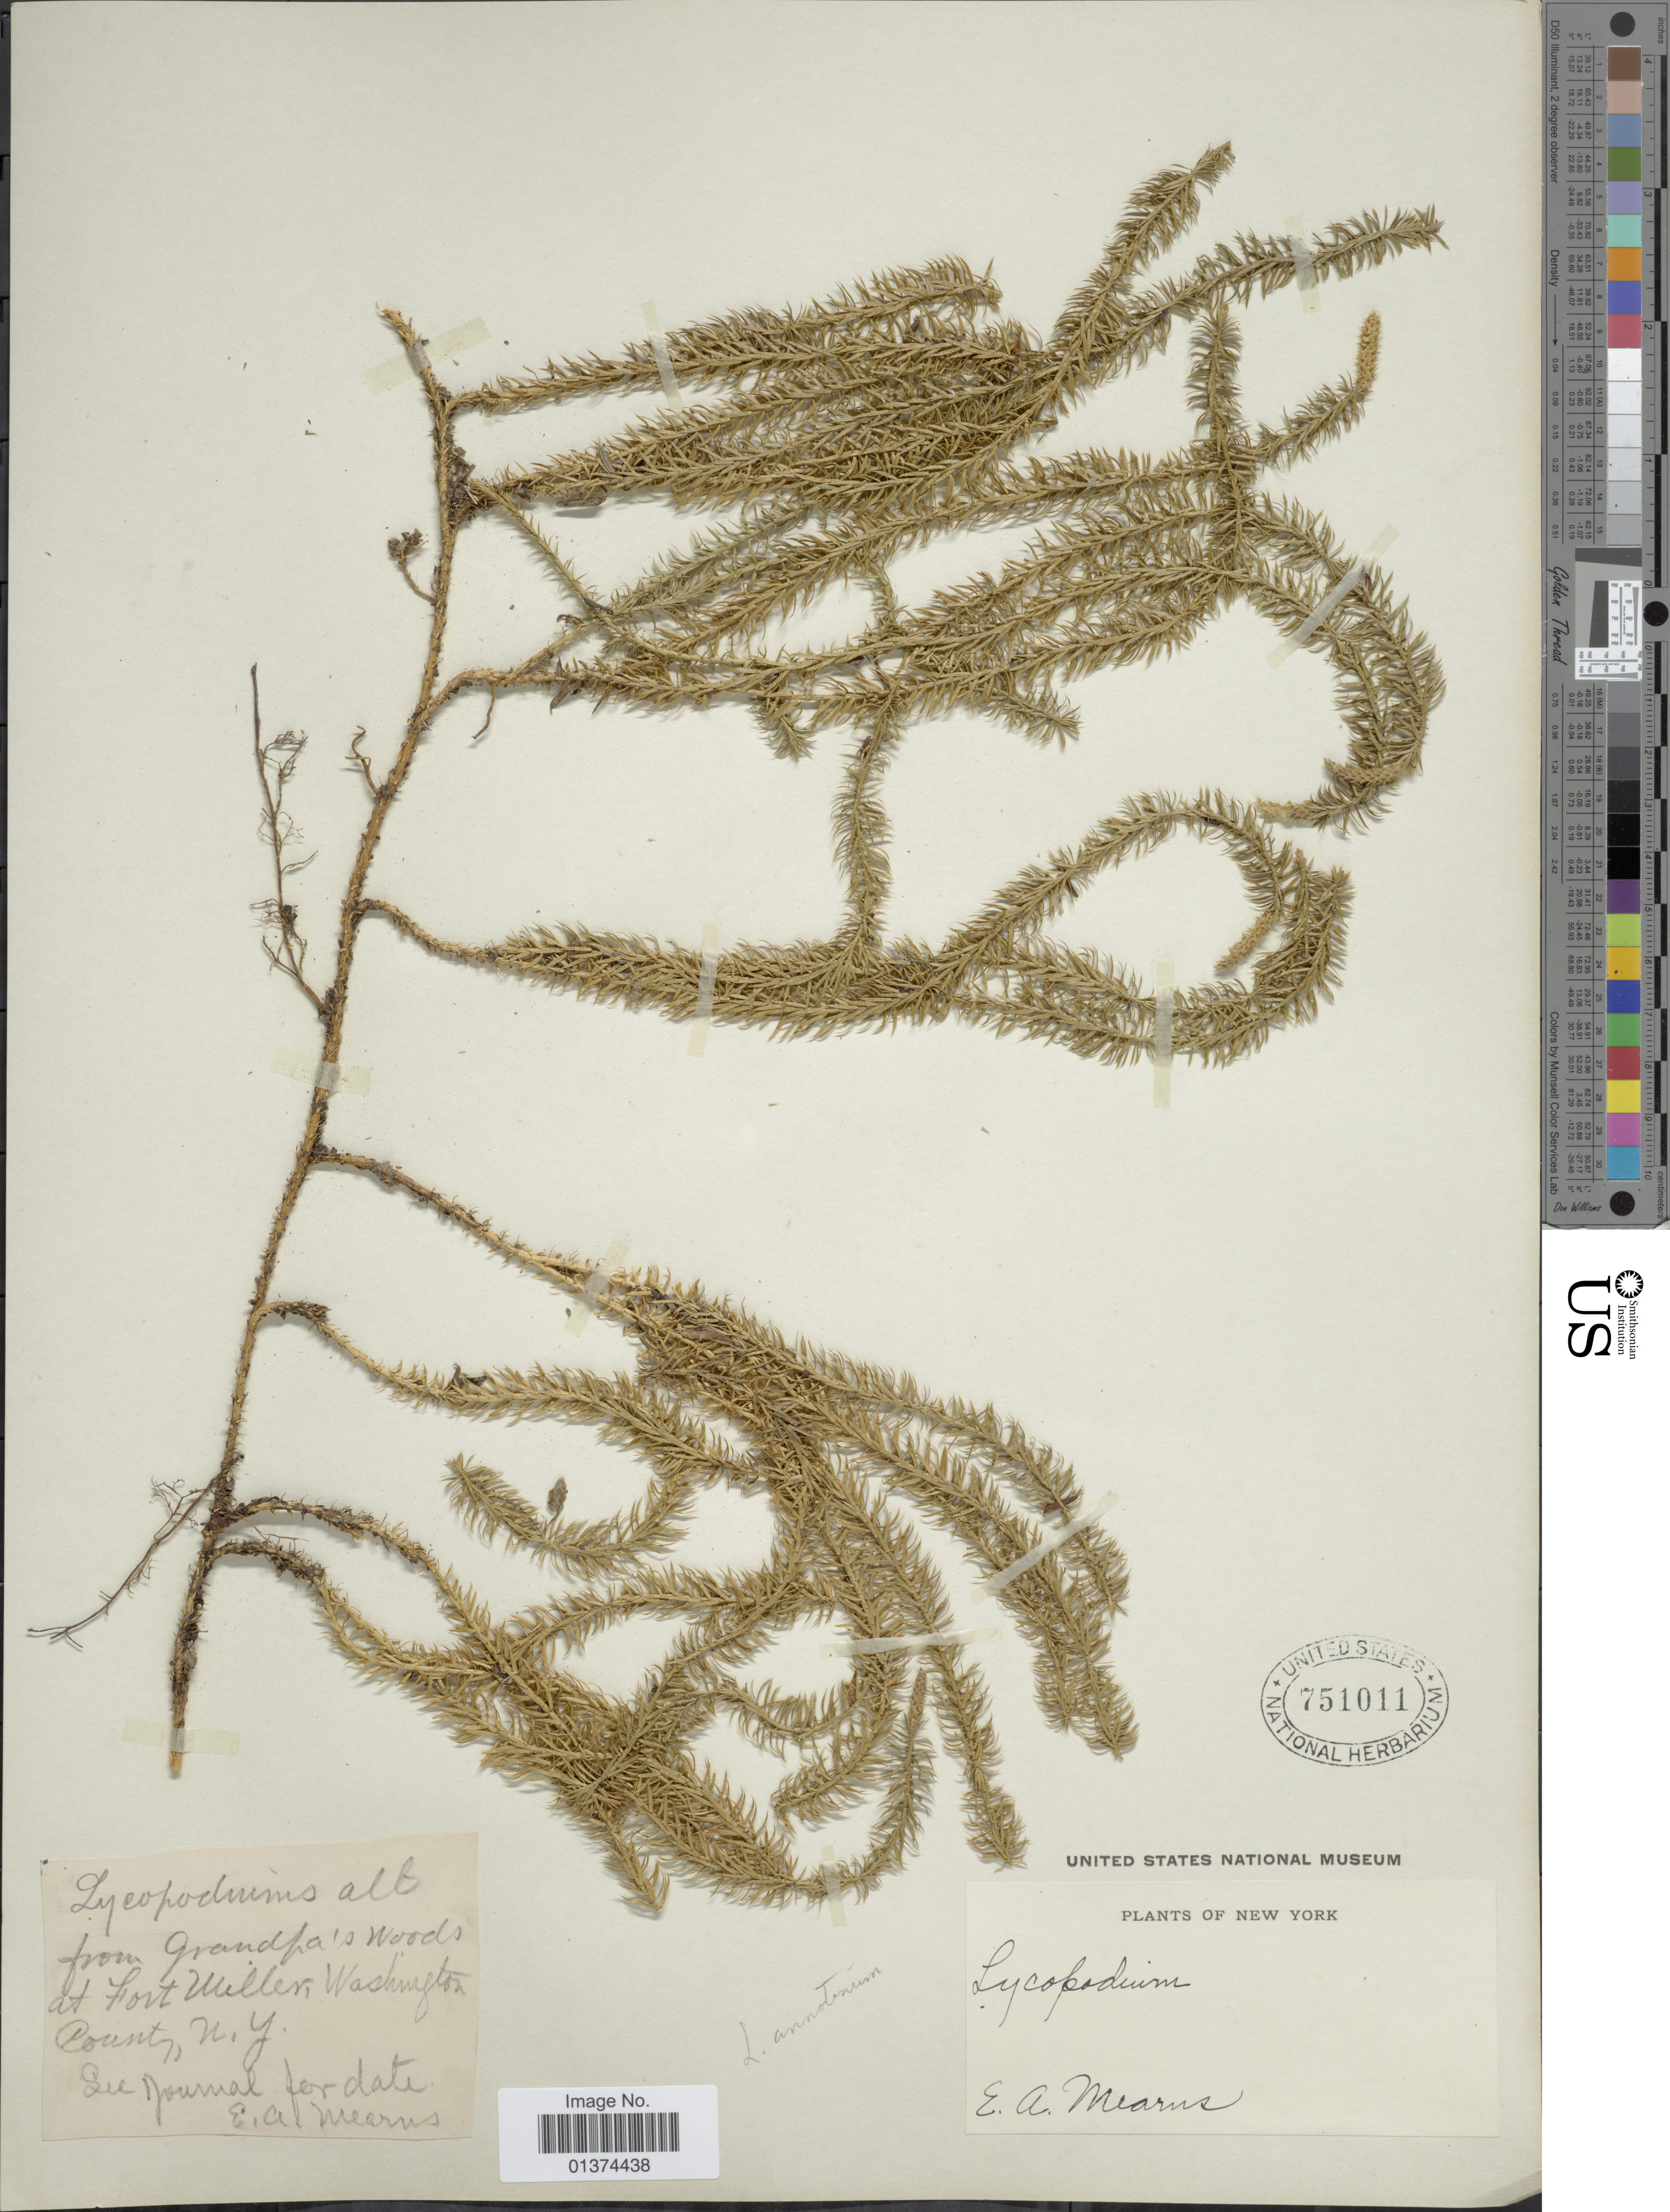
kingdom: Plantae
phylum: Tracheophyta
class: Lycopodiopsida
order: Lycopodiales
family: Lycopodiaceae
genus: Spinulum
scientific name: Spinulum annotinum subsp. annotinum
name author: (L.) A. Haines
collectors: E. A. Mearns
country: United States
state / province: New York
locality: From Grandpa woods at fort Miller, Washington County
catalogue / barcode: US 751011